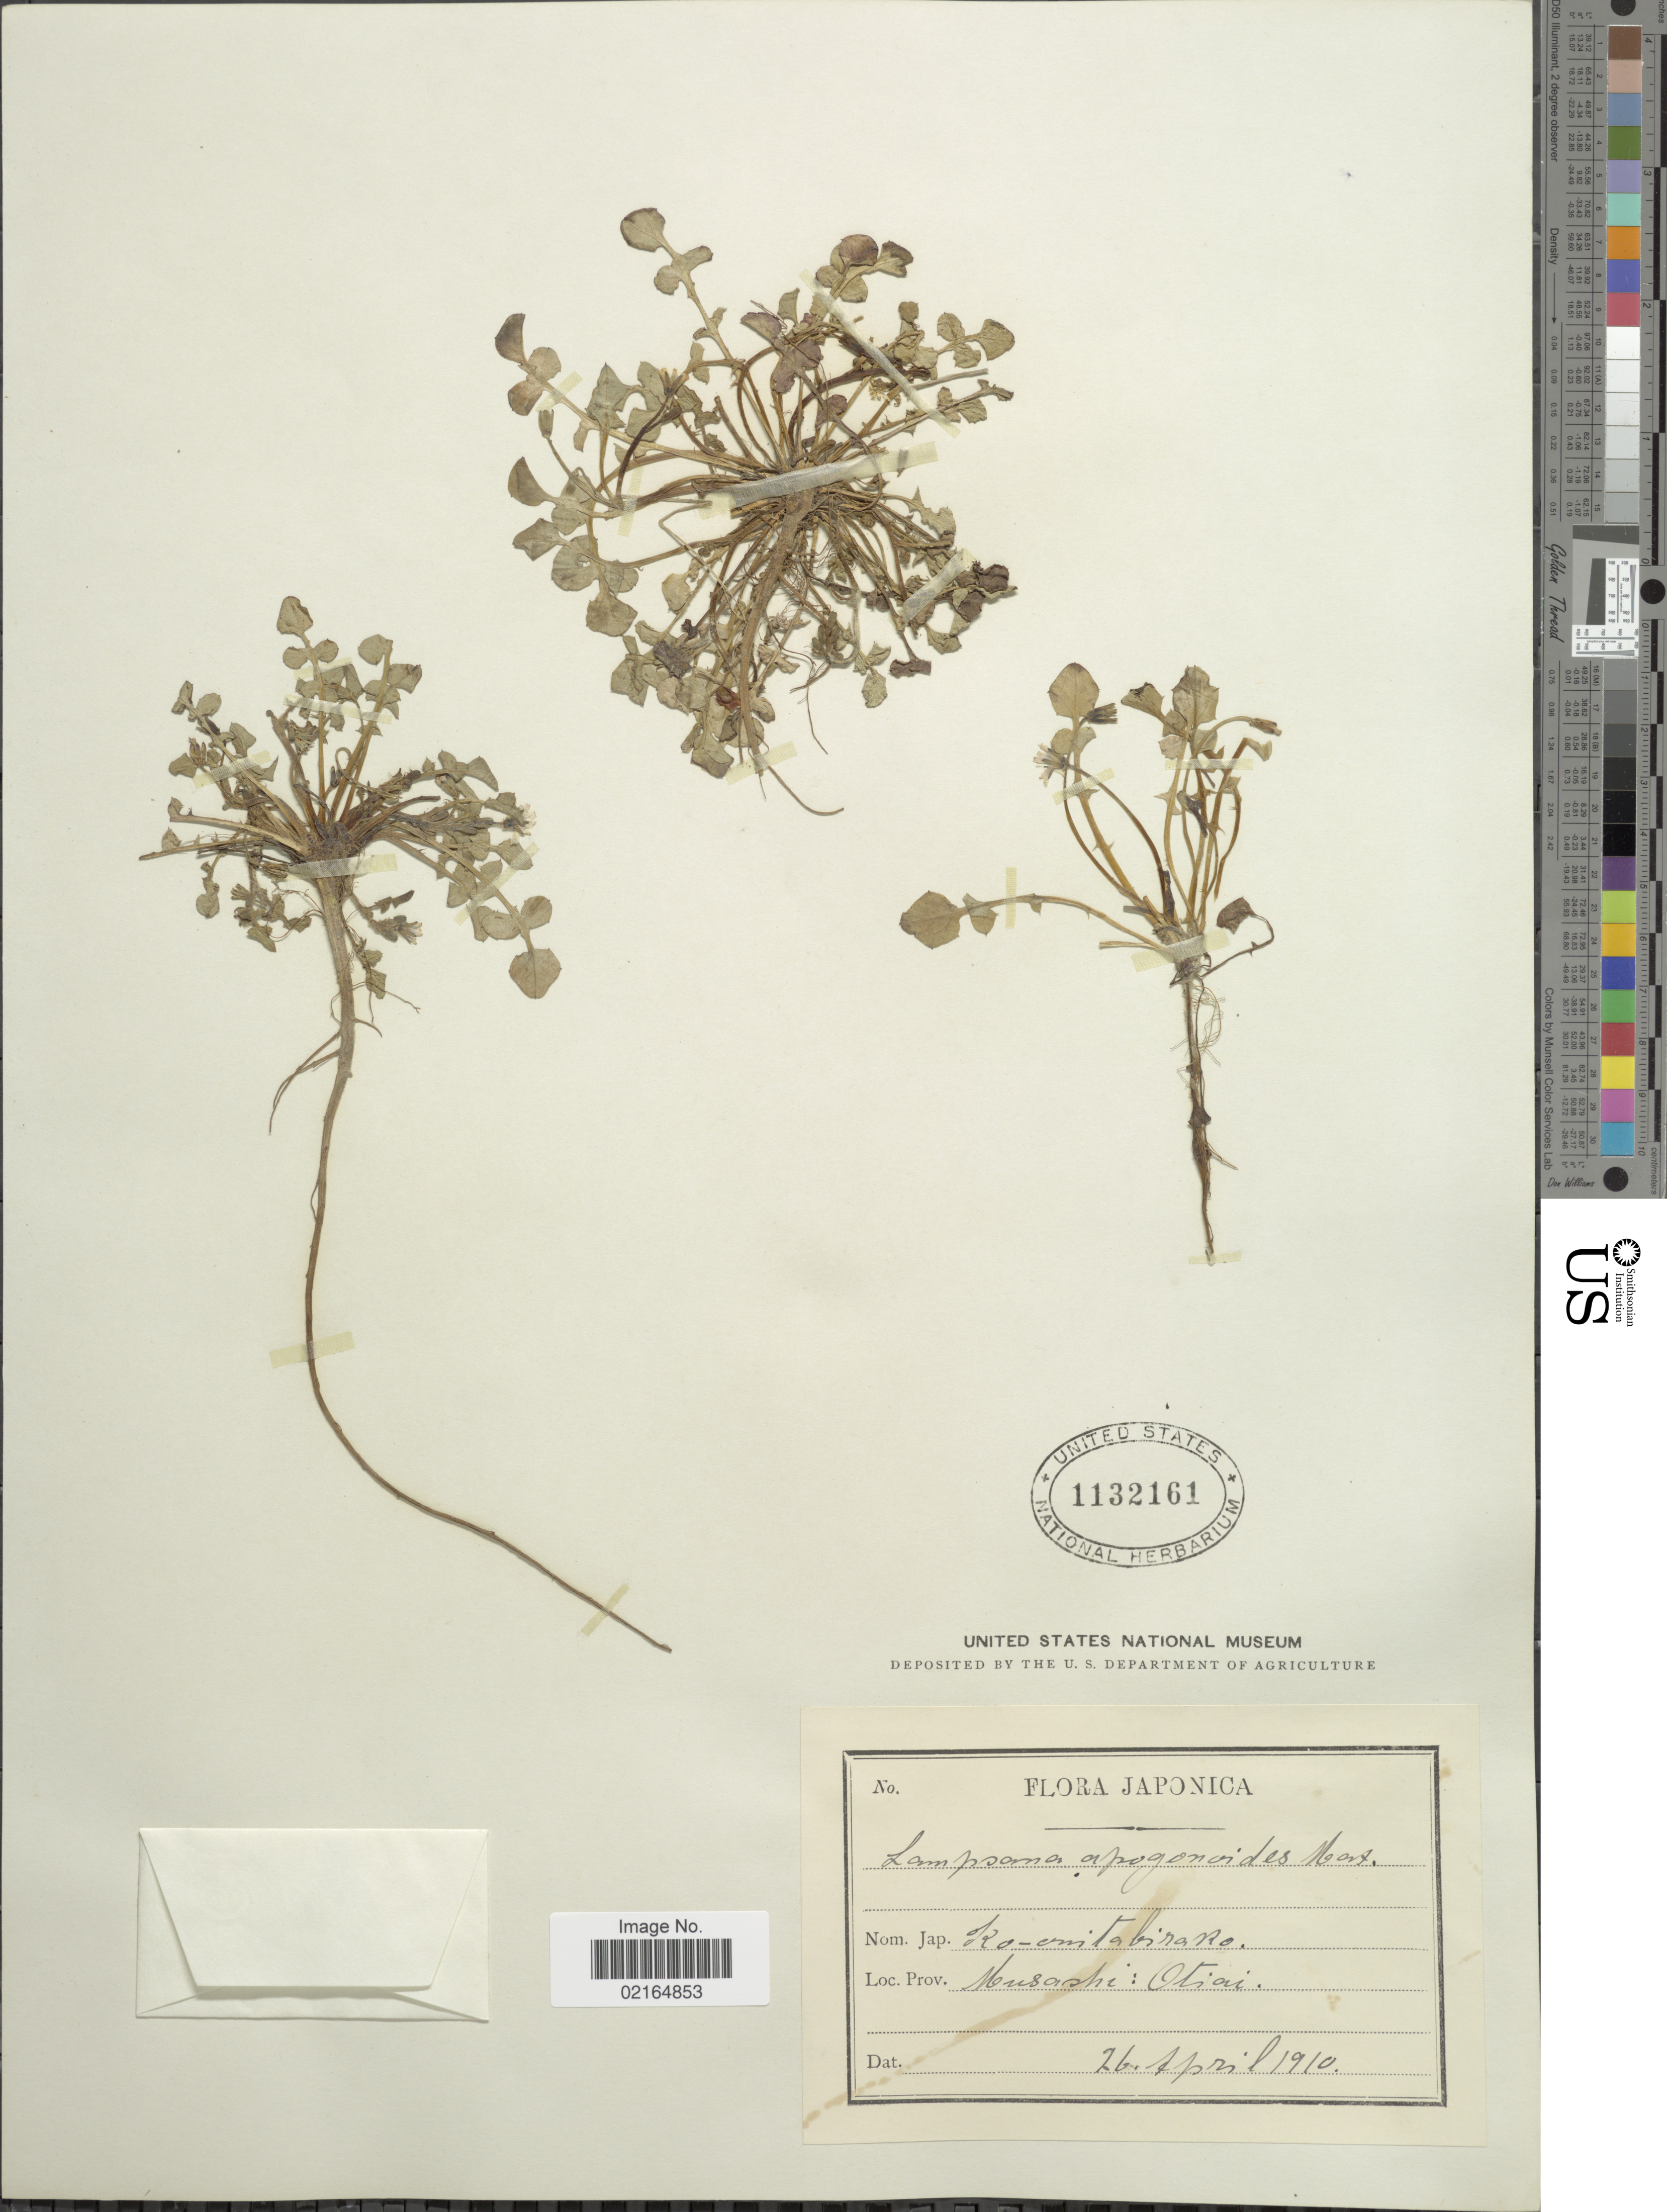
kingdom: Plantae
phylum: Tracheophyta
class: Magnoliopsida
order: Asterales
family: Asteraceae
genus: Lapsanastrum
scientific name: Lapsanastrum apogonoides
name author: (Maxim.) Pak & K. Bremer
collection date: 1910-04-26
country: Japan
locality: Musashi: Otiai, Japonica.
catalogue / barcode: US 1132161